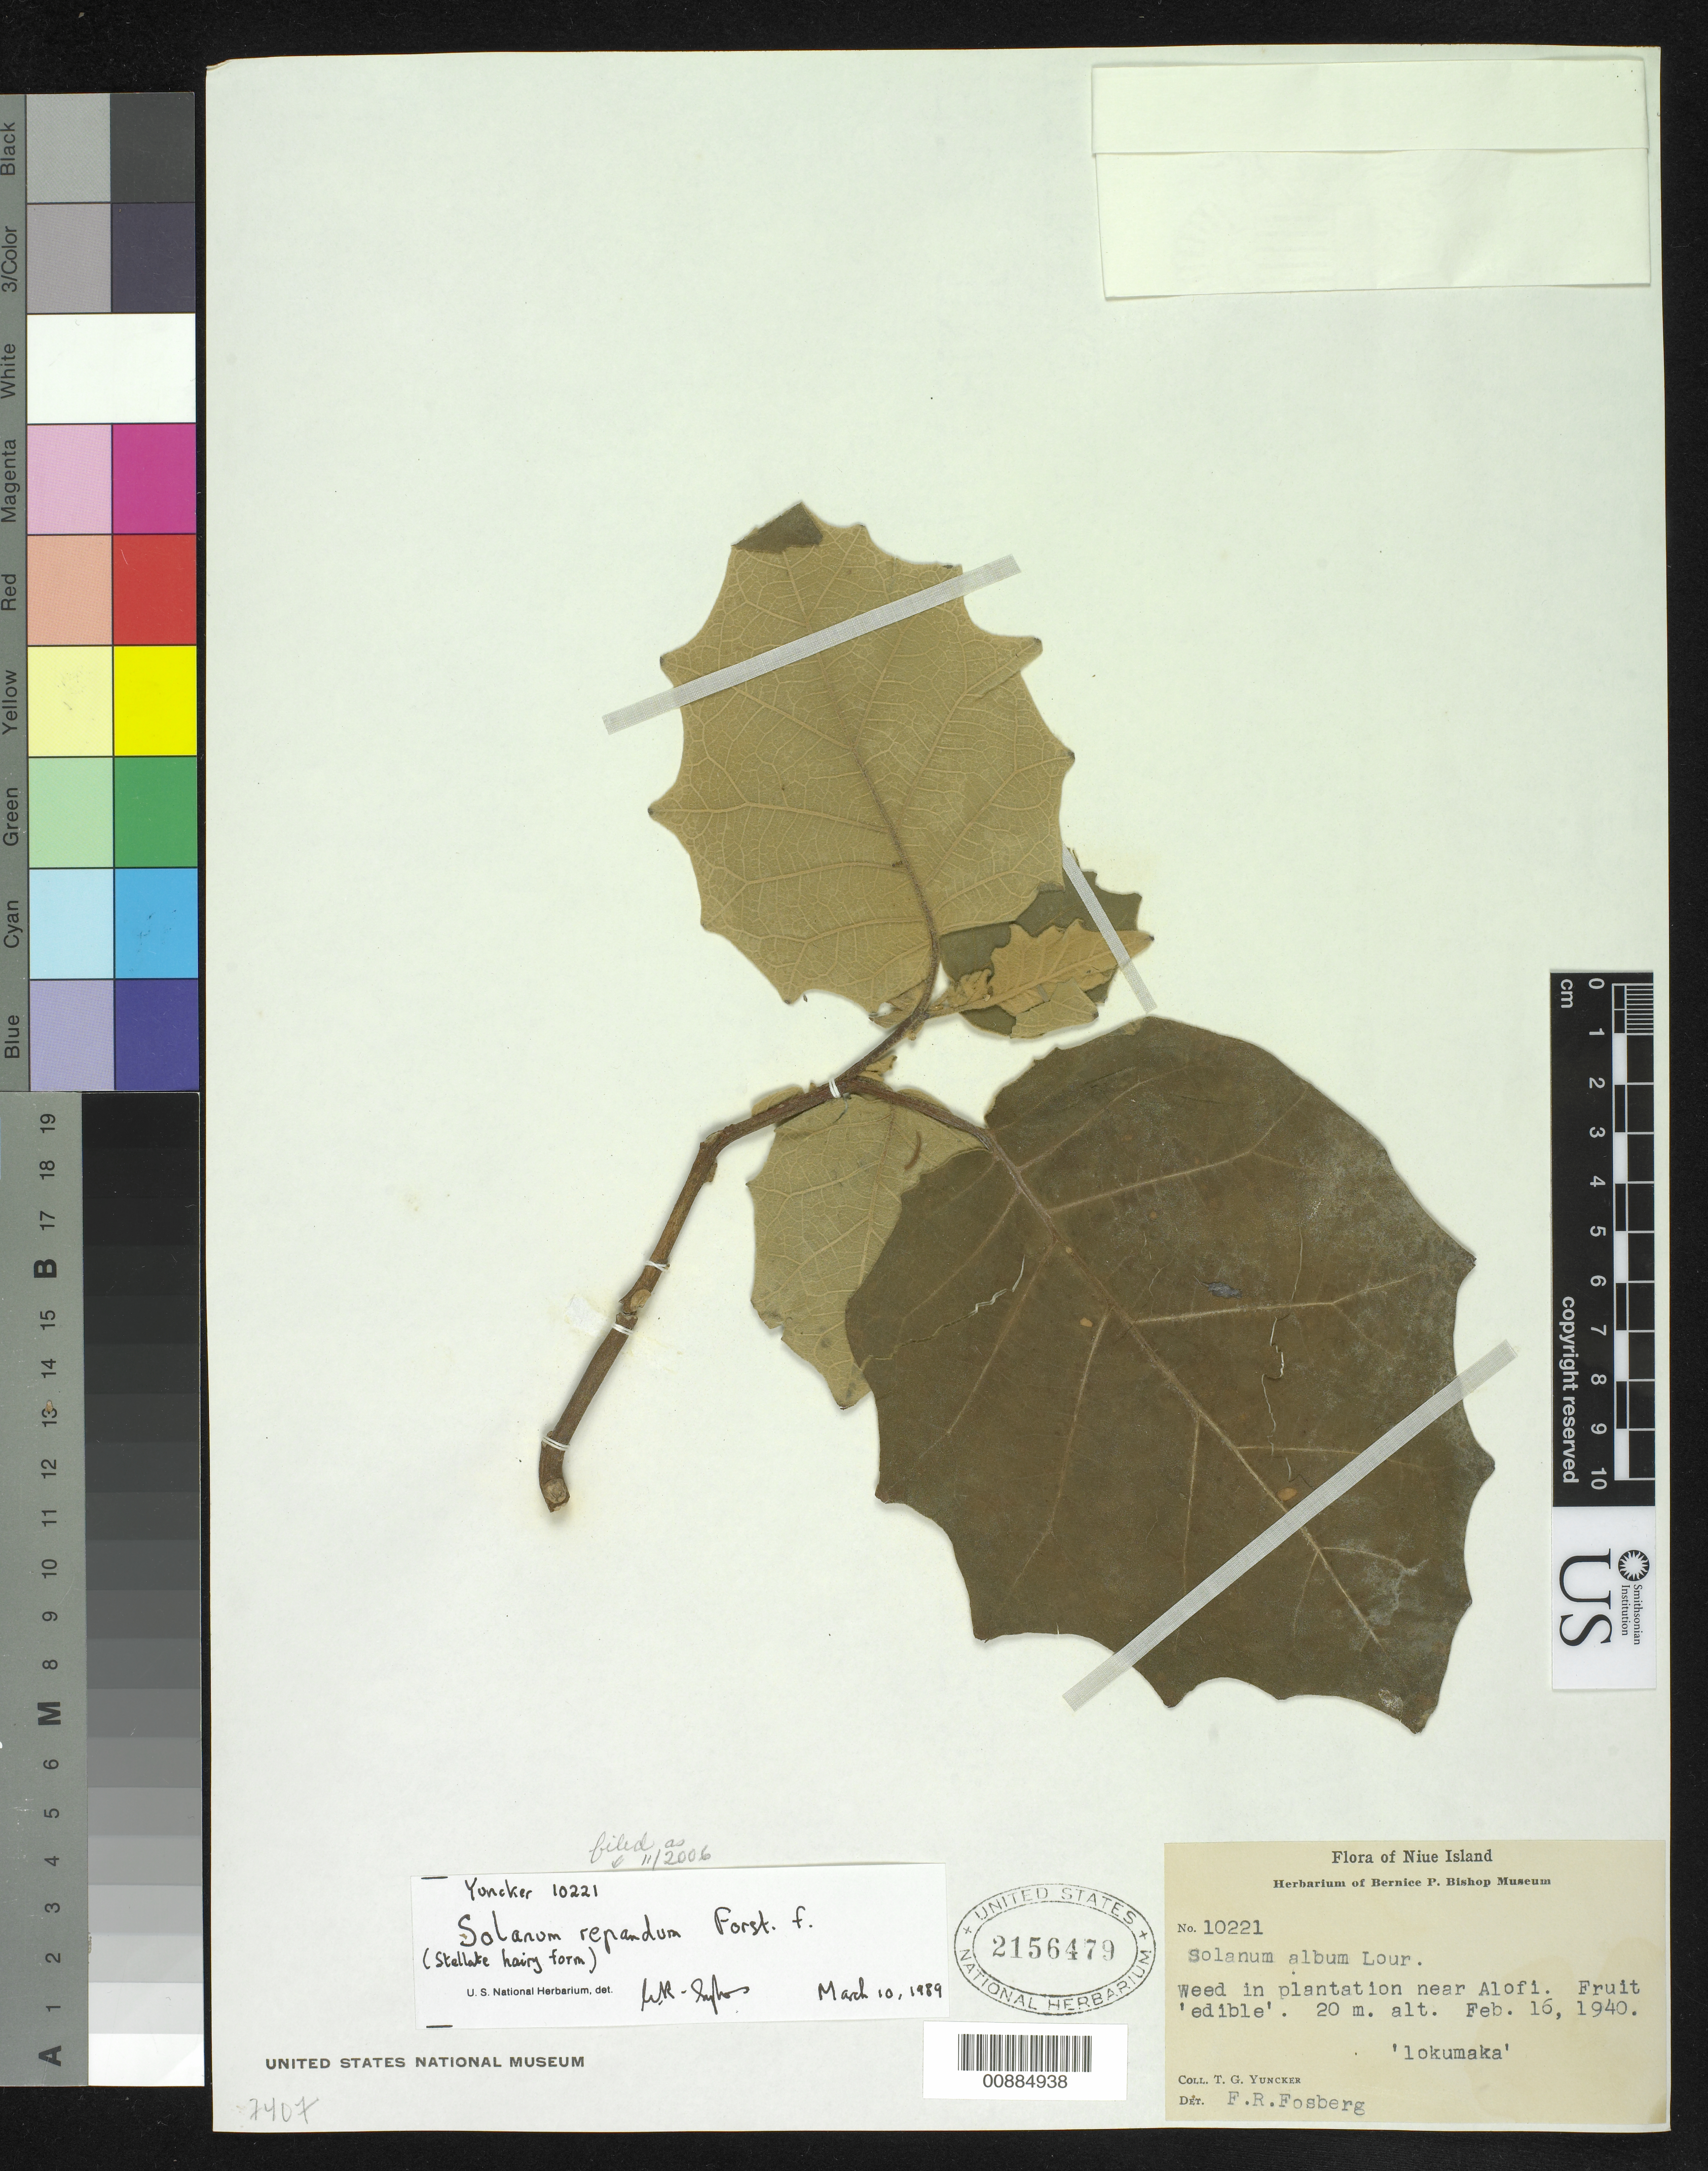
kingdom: Plantae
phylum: Tracheophyta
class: Magnoliopsida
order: Solanales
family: Solanaceae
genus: Solanum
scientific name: Solanum repandum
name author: G. Forst.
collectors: T. G. Yuncker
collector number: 10221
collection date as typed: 16 Feb 1940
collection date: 1940-02-16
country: New Zealand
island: Niue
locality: Plantation near Alofi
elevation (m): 20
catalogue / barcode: US 2156479